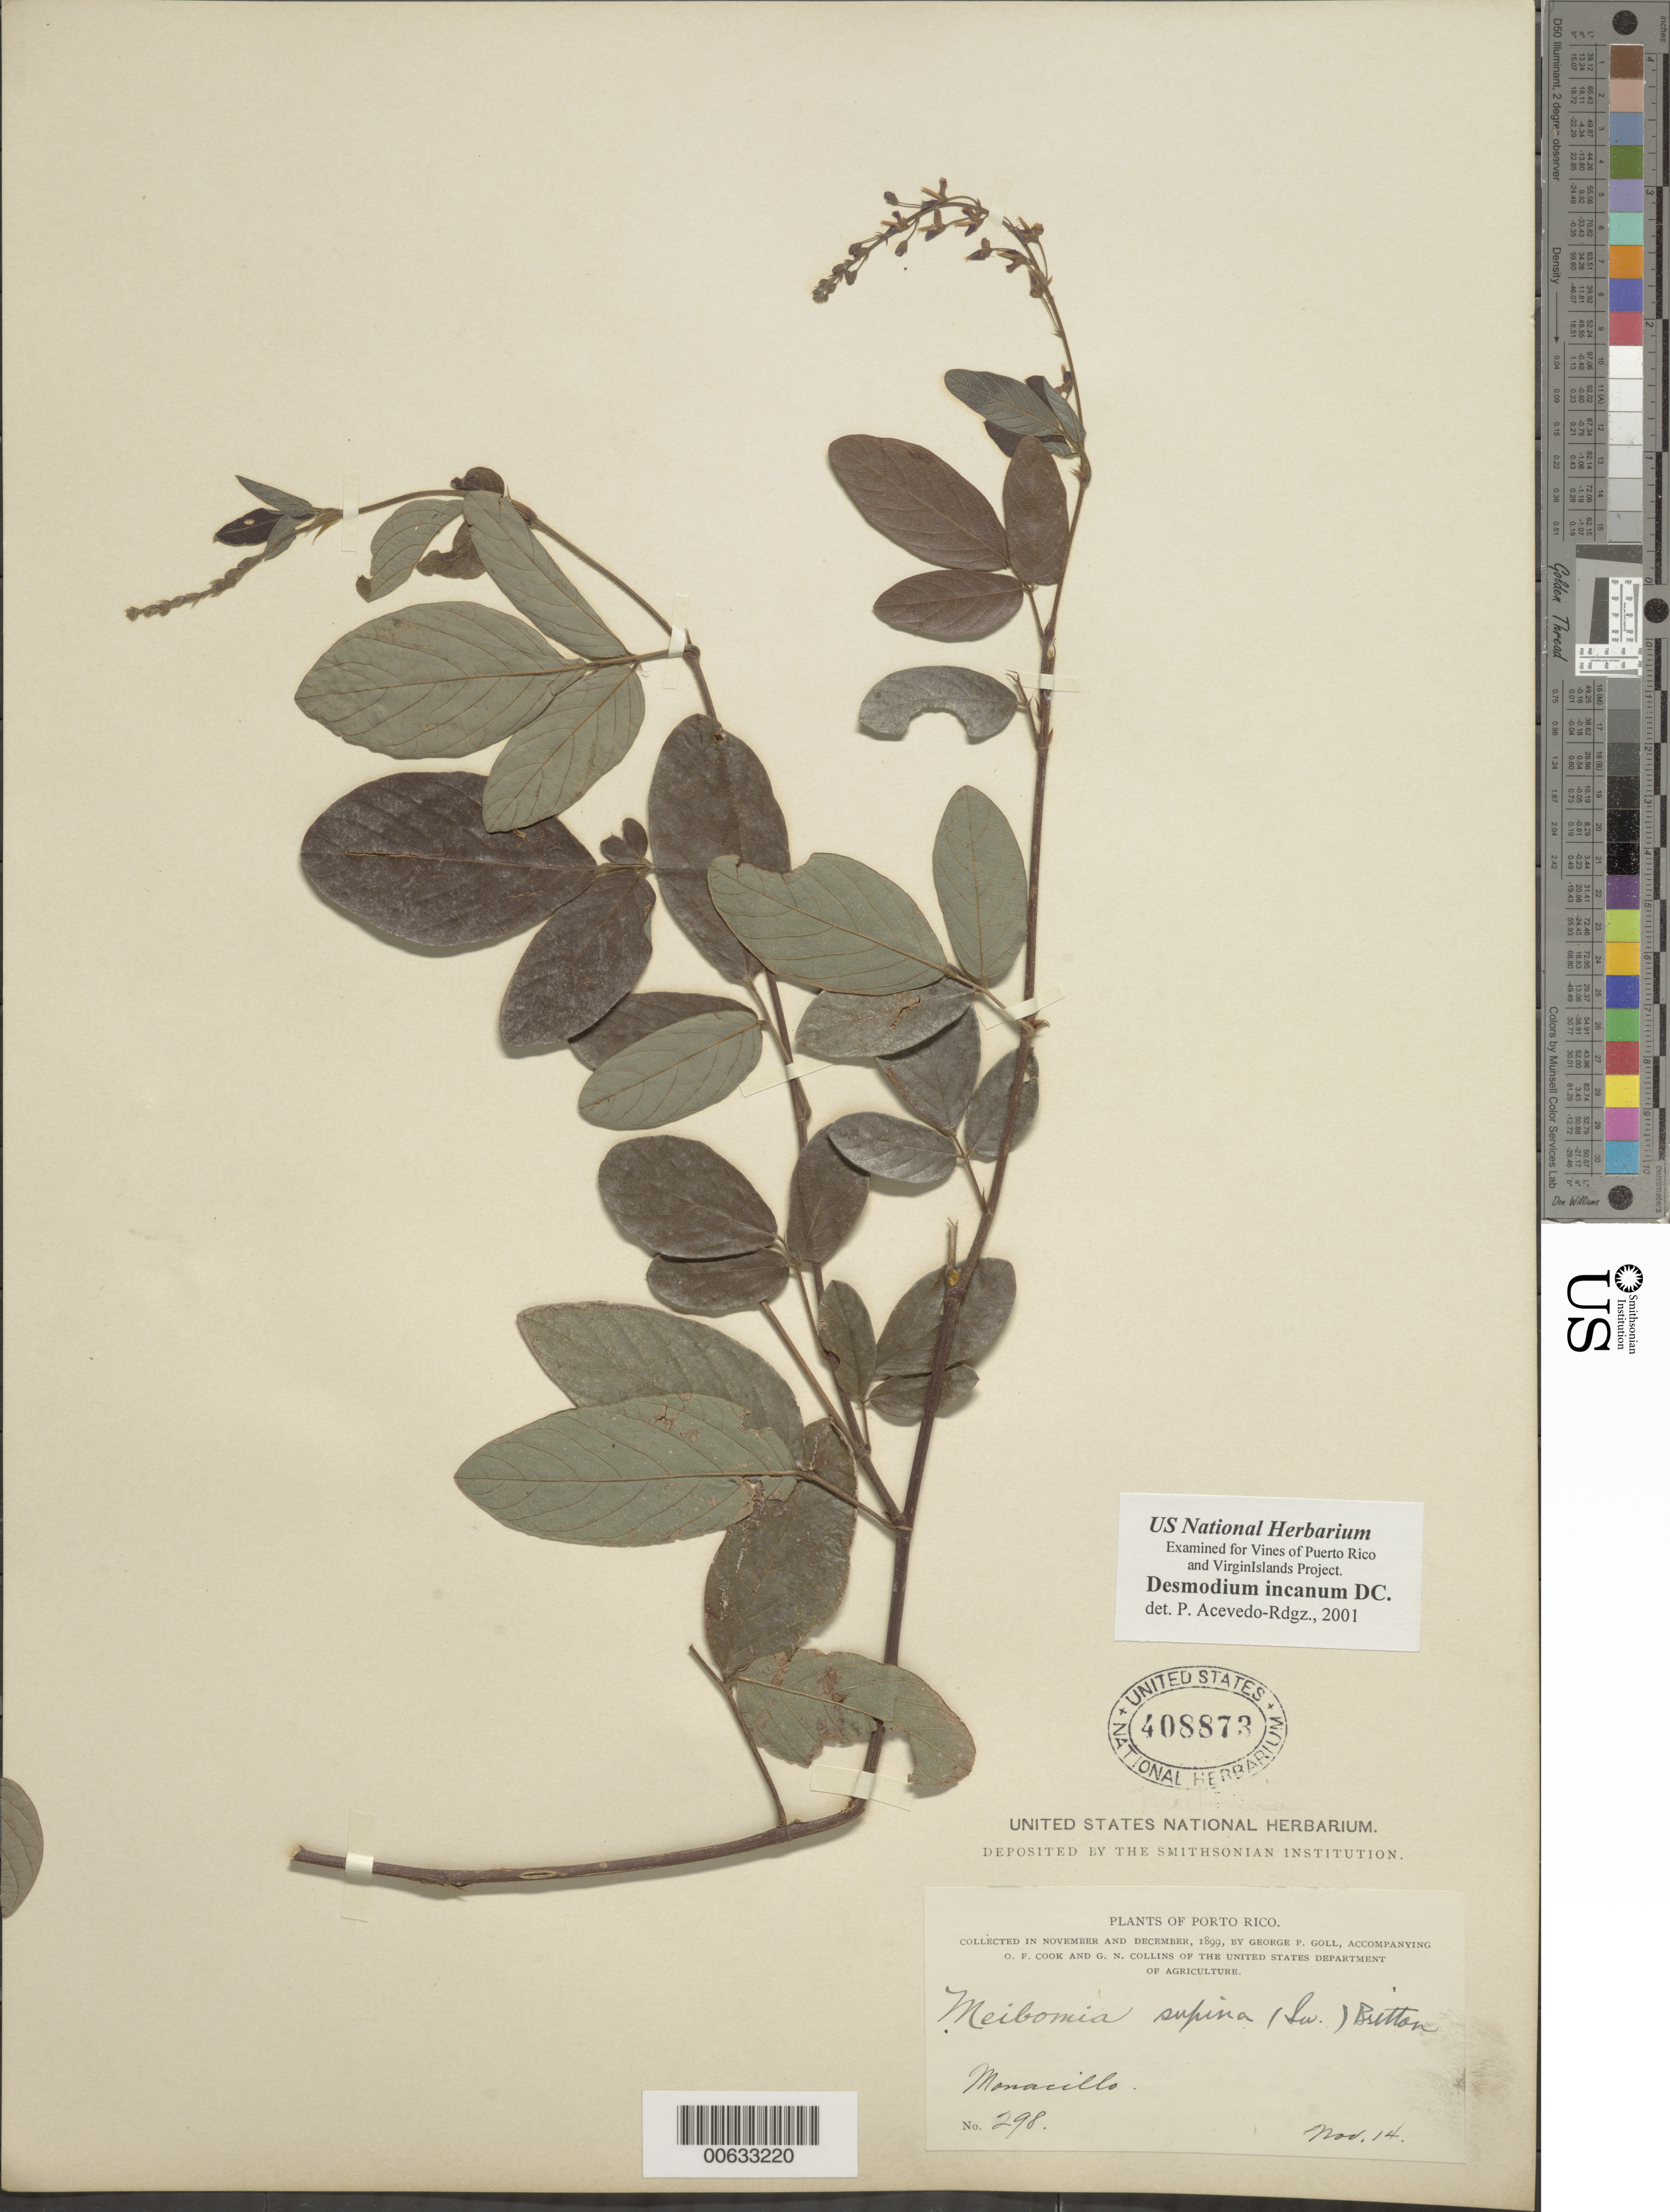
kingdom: Plantae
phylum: Tracheophyta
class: Magnoliopsida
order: Fabales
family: Fabaceae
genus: Desmodium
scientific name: Desmodium incanum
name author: (Sw.) DC.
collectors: G. P. Goll, O. F. Cook & G. Collins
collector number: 298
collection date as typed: Transcribed d/m/y: /11/14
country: Puerto Rico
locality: Porto Rico, Monacillo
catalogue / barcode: US 408873